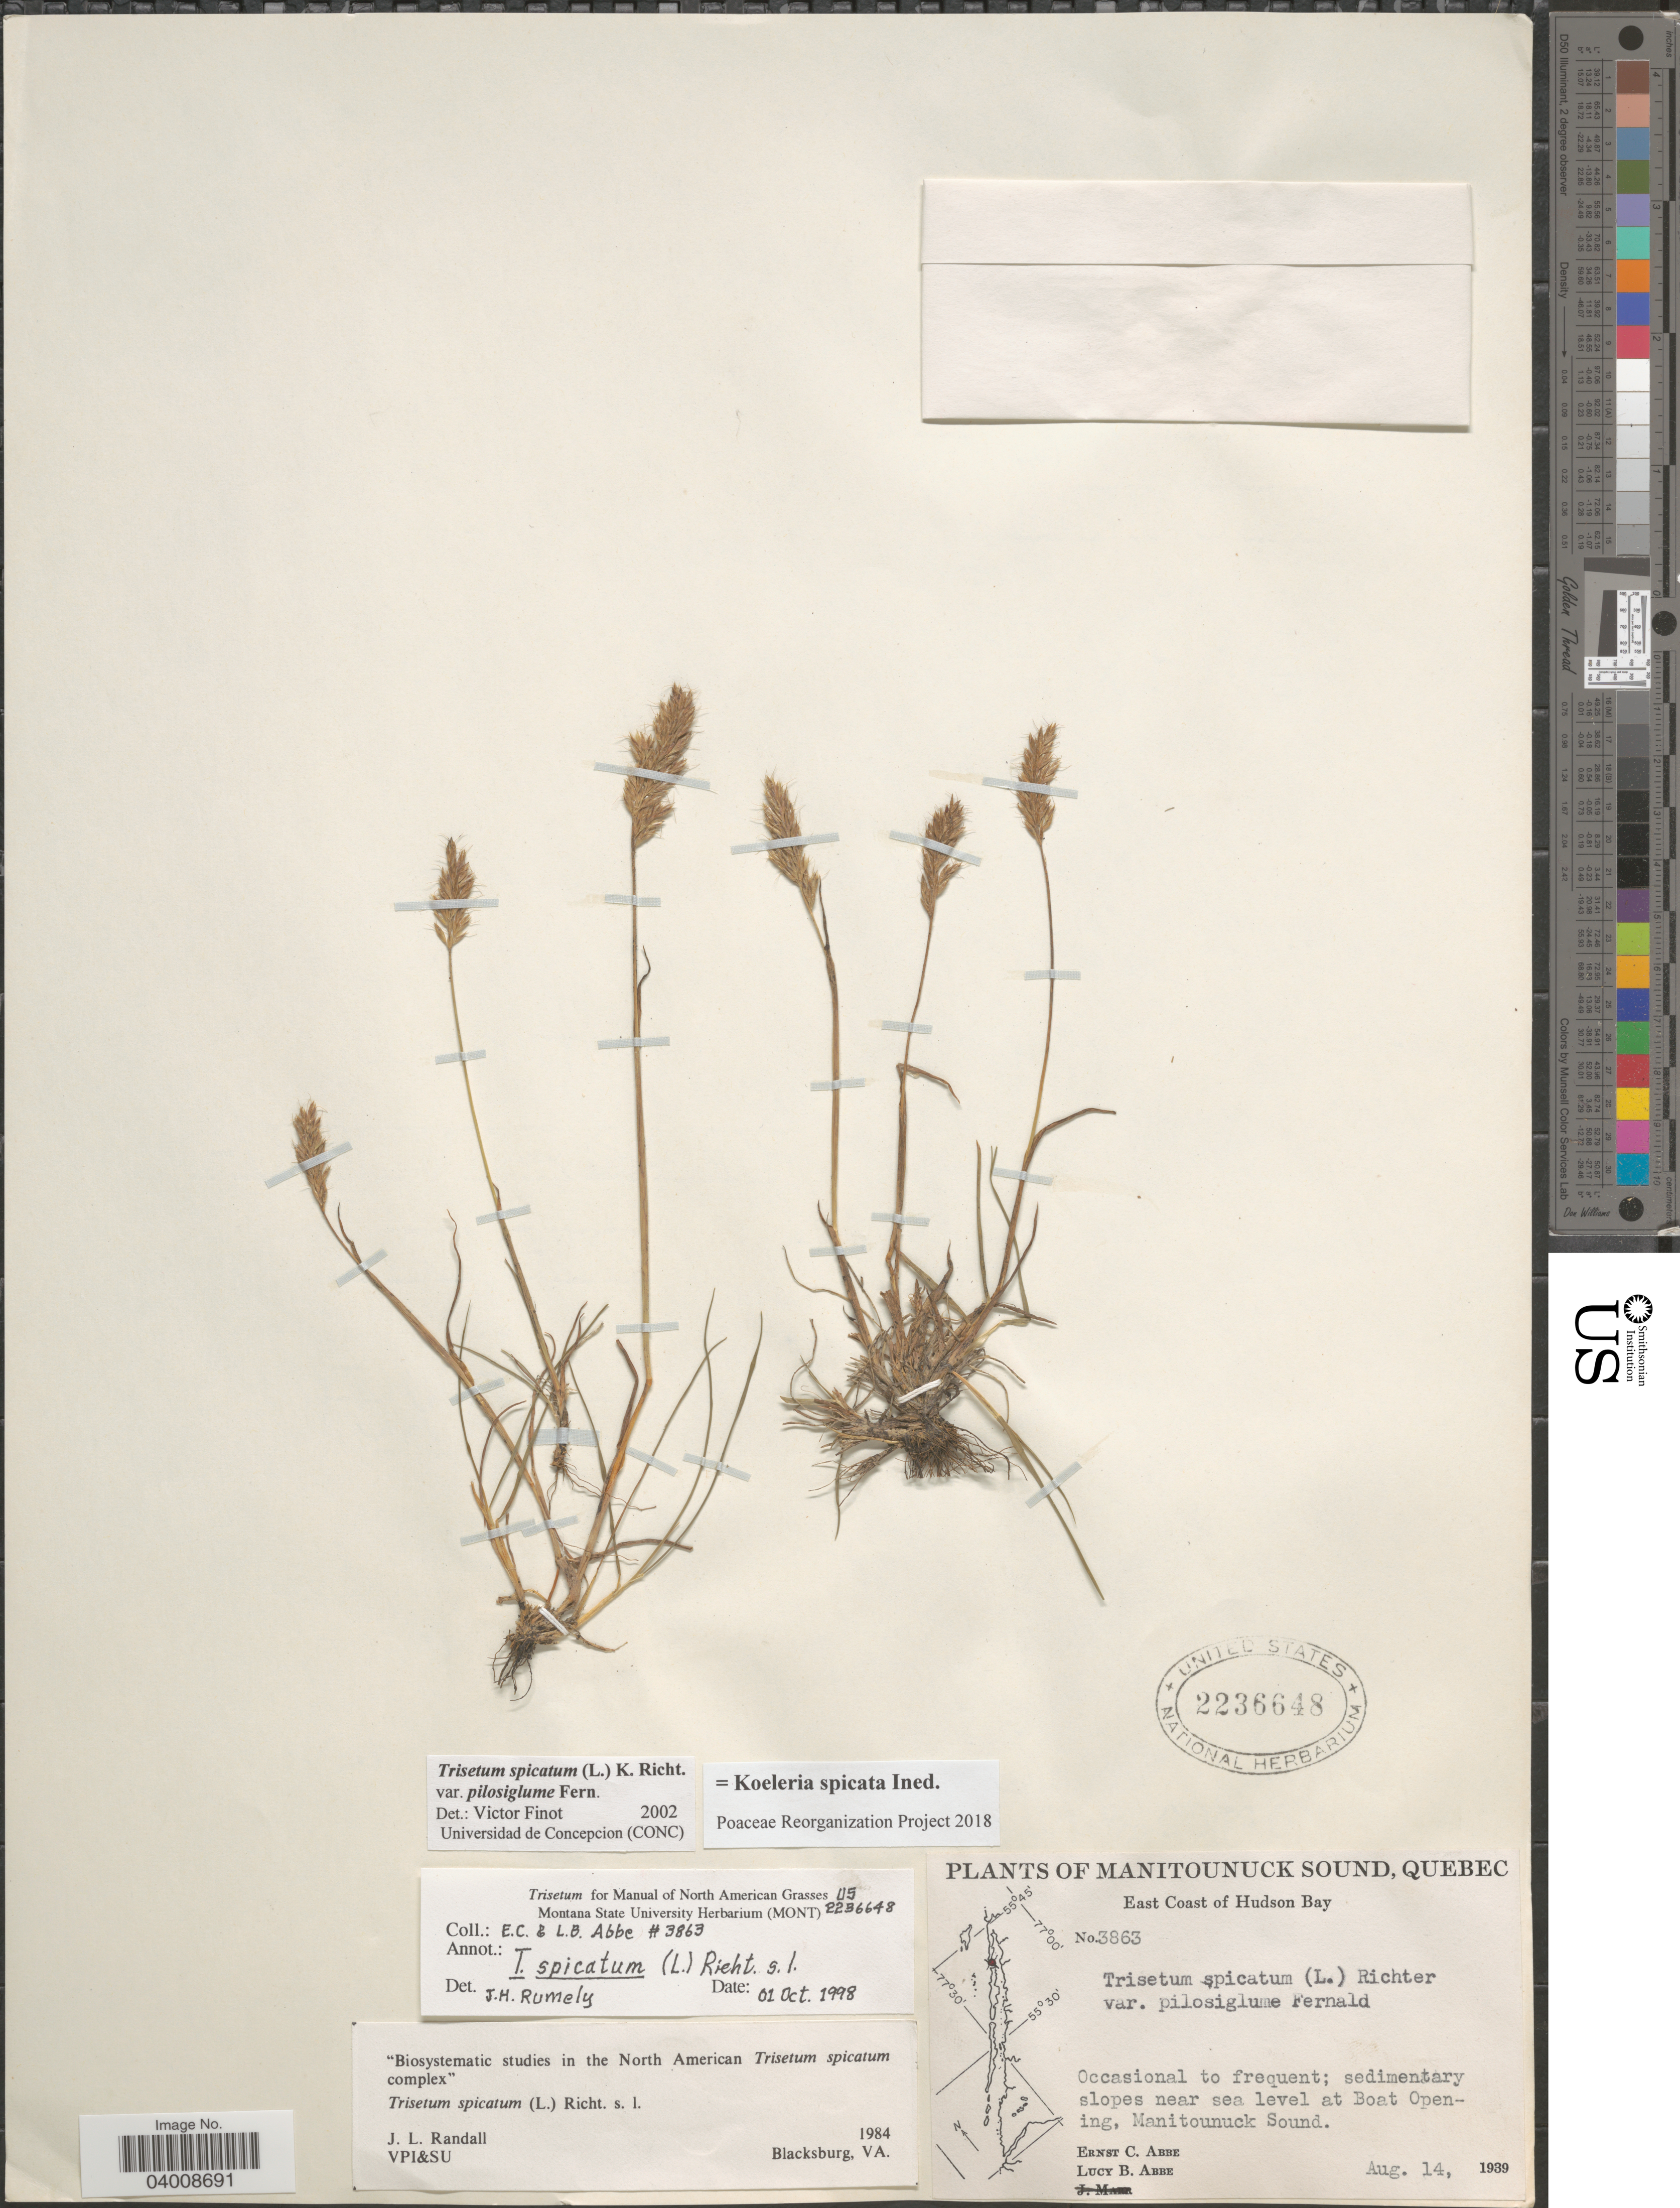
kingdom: Plantae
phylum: Tracheophyta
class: Liliopsida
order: Poales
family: Poaceae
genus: Koeleria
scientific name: Koeleria spicata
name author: (L.) Barberá et al.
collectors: E. C. Abbe & L. B. Abbe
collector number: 3863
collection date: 1939-08-14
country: Canada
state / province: Quebec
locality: Manitounuck Sound. East Coast of Hudson Bay. At Boat Opening.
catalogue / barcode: US 2236648